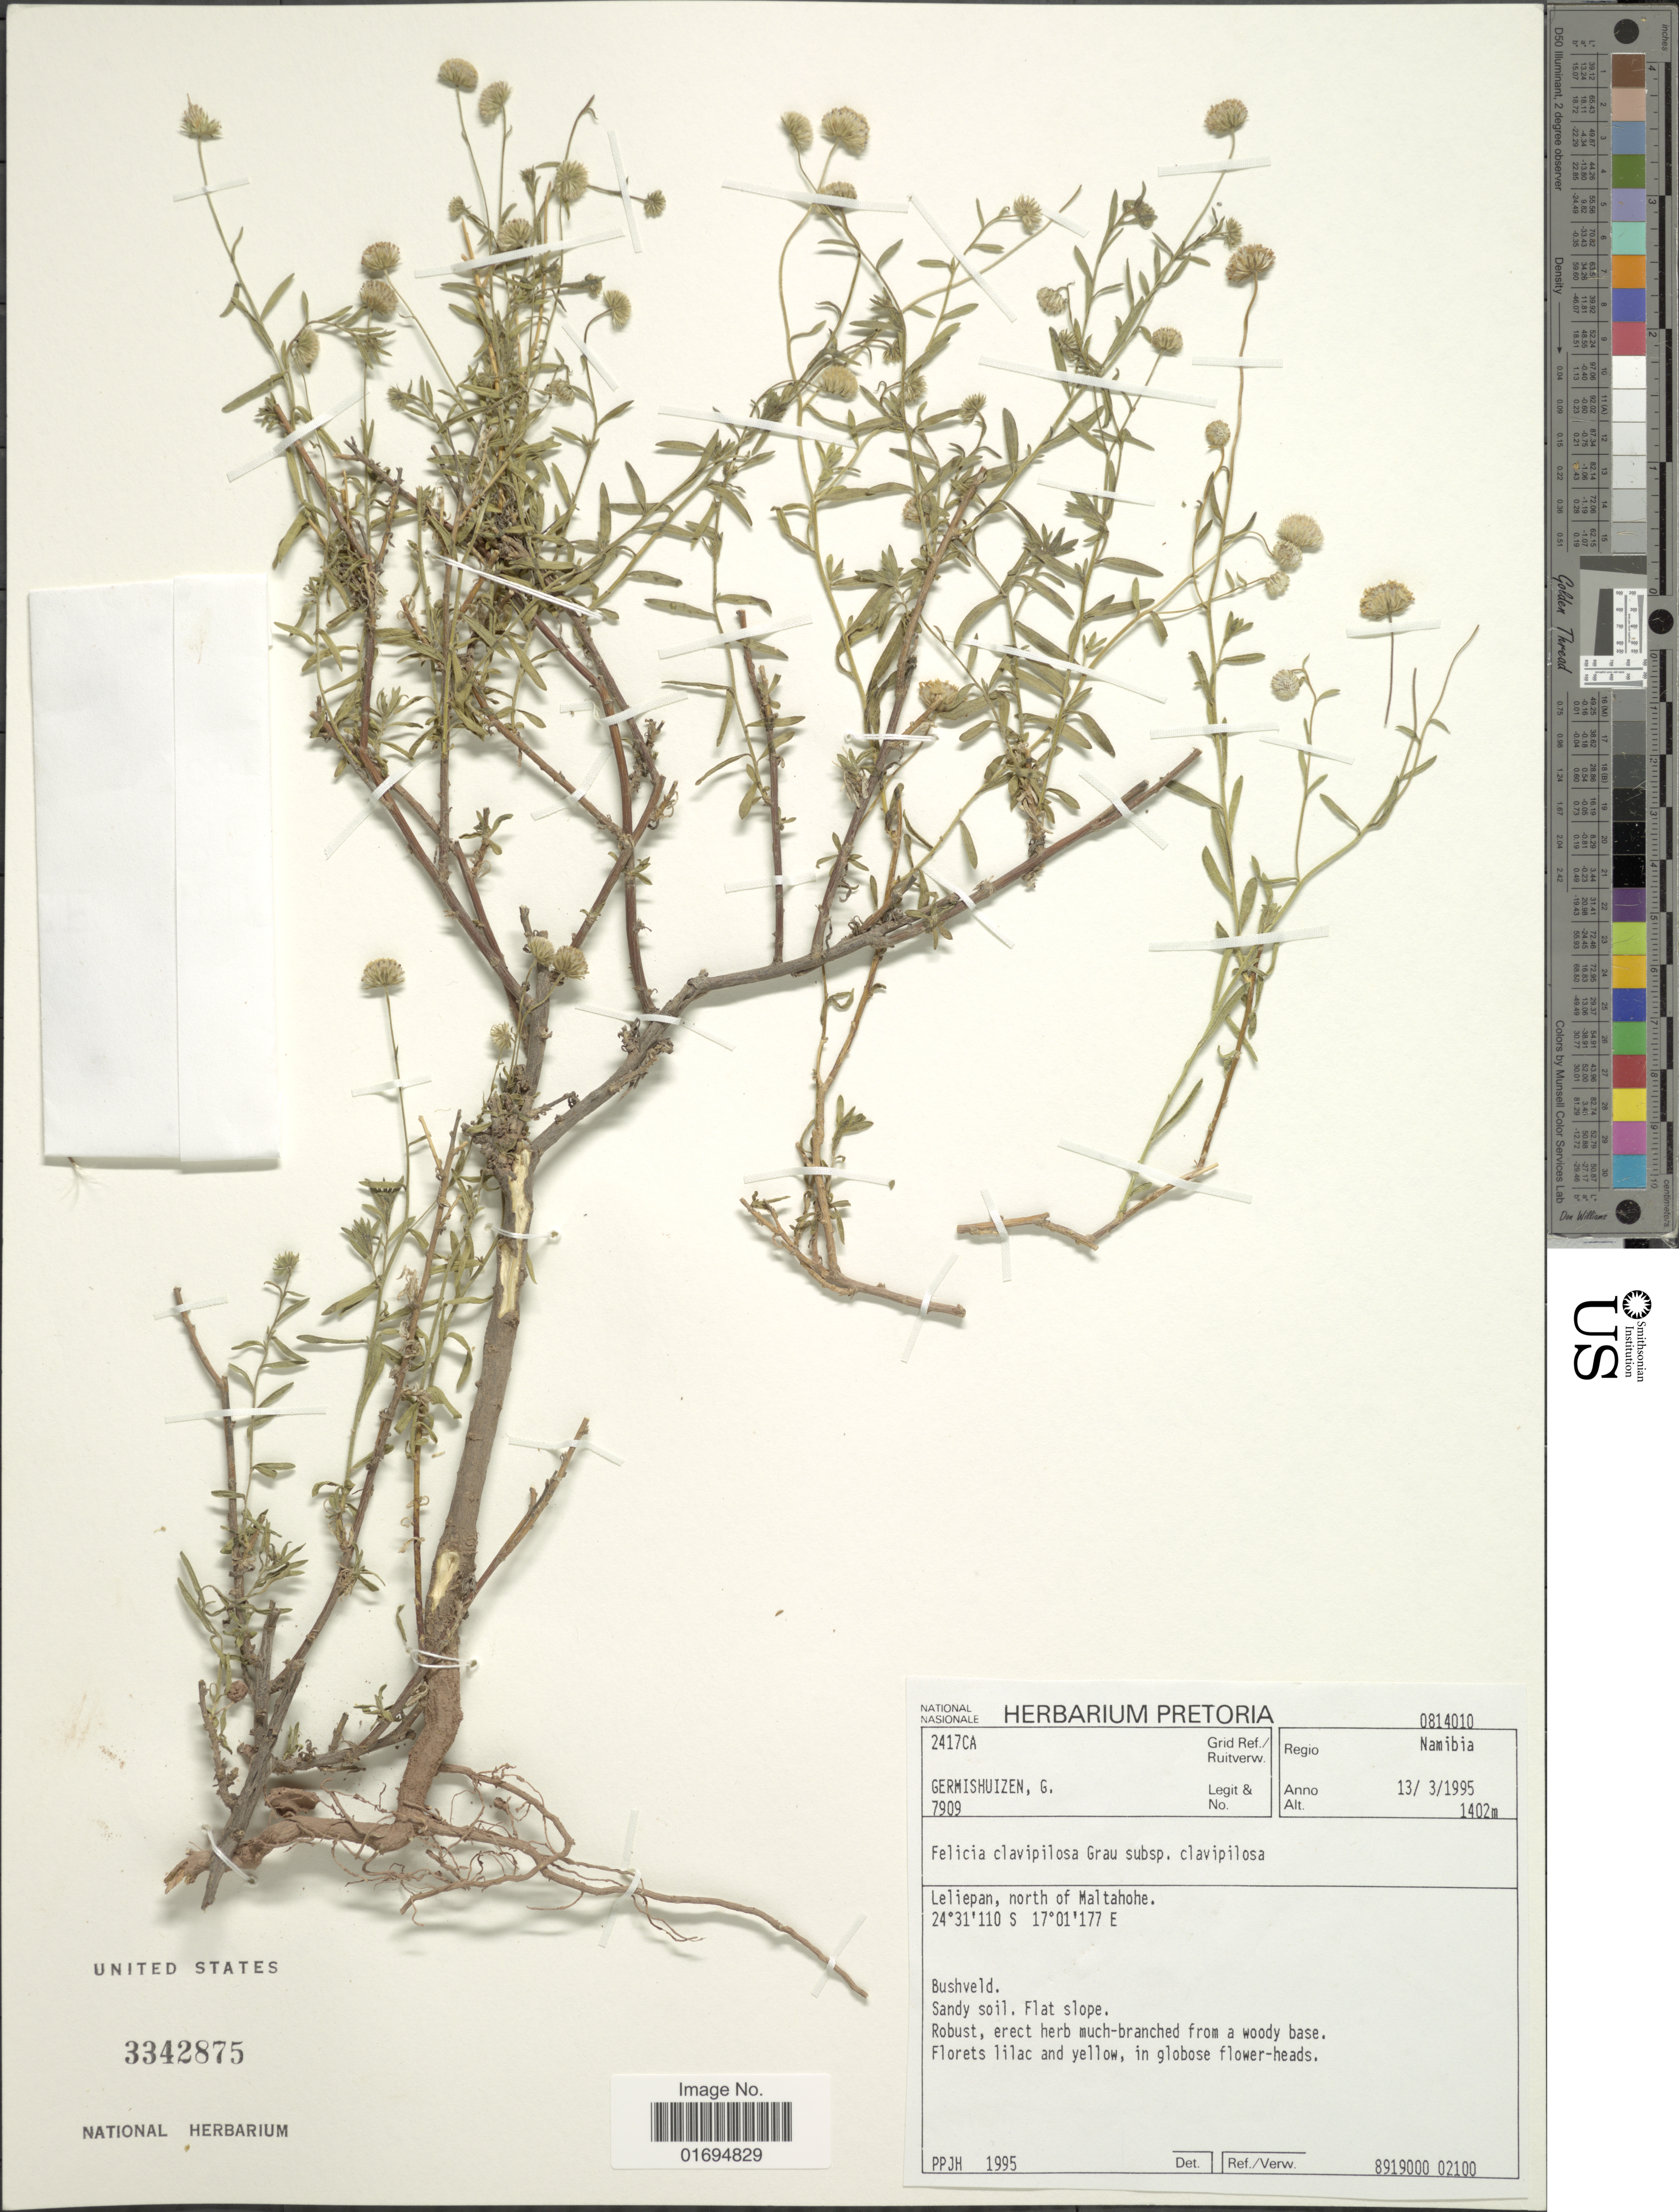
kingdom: Plantae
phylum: Tracheophyta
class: Magnoliopsida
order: Asterales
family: Asteraceae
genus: Felicia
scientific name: Felicia clavipilosa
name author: Grau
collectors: G. Germishuizen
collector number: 7909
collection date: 1995-03-13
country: Namibia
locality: Leliepan, north of Maltaho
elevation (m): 1402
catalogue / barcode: US 3342875